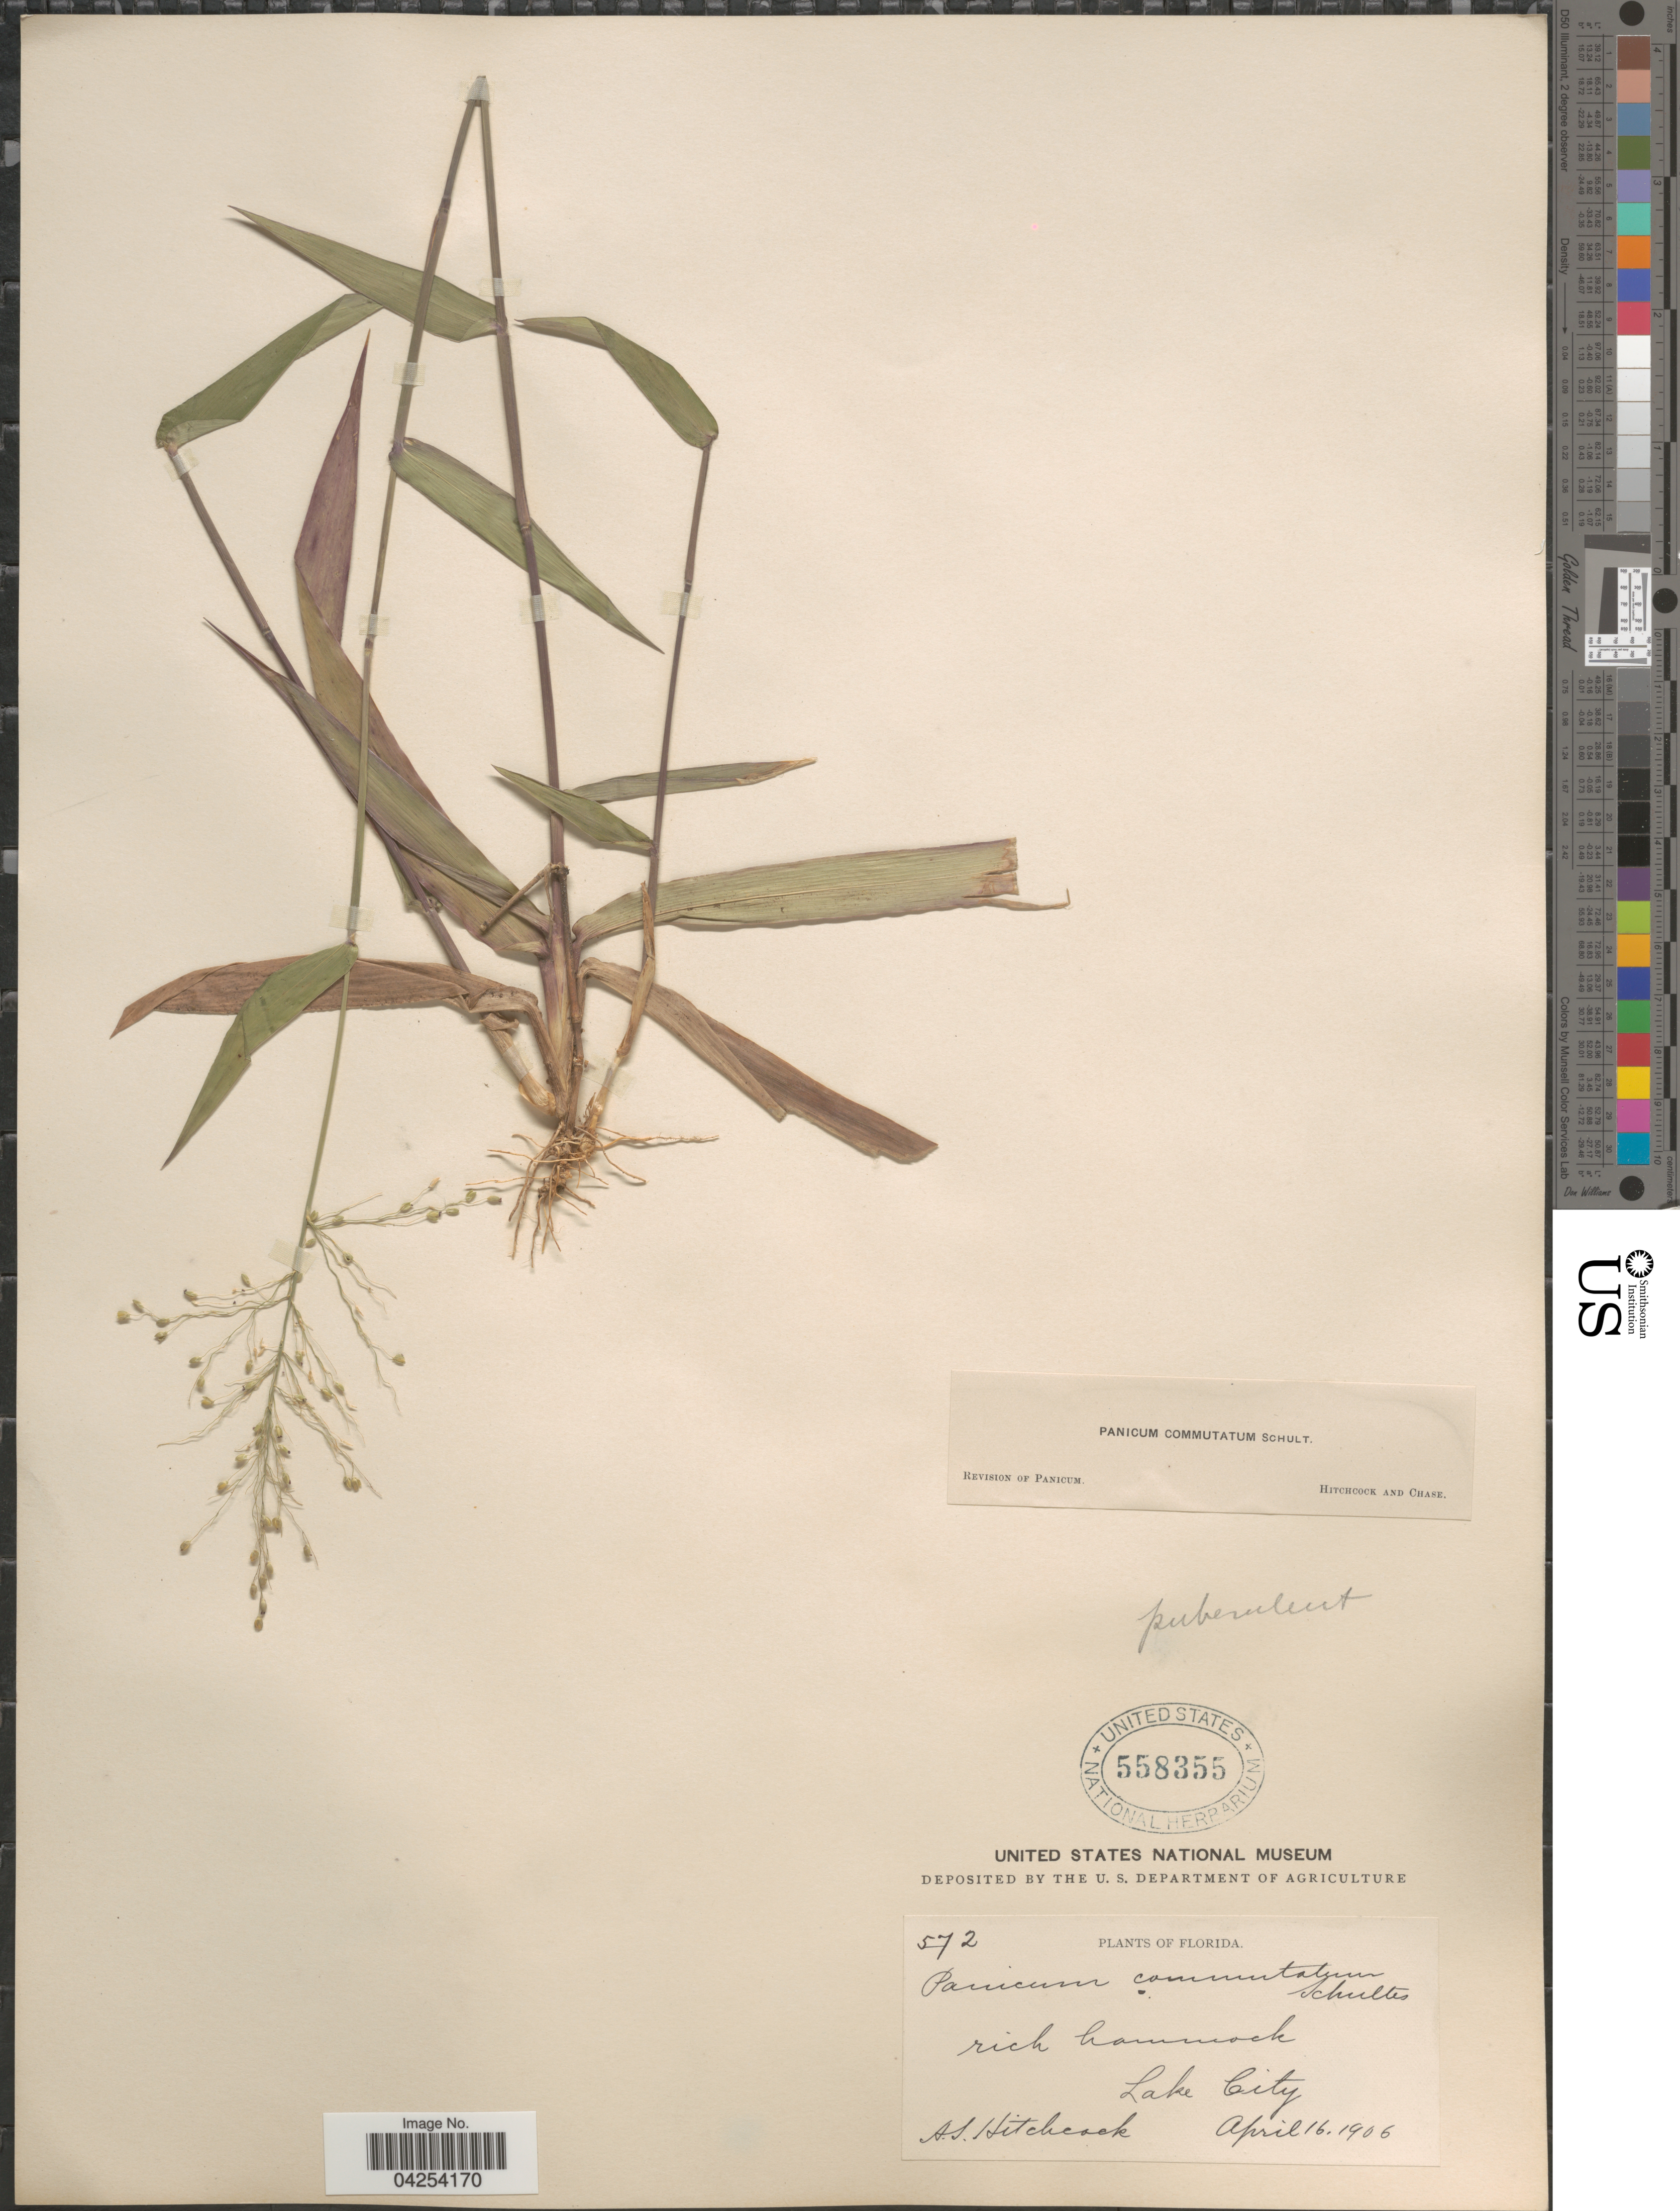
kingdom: Plantae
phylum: Tracheophyta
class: Liliopsida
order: Poales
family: Poaceae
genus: Dichanthelium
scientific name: Dichanthelium commutatum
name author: (Schult.) Gould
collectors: A. S. Hitchcock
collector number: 572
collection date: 1906-04-16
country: United States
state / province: Florida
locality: Lake City.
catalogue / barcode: US 558355